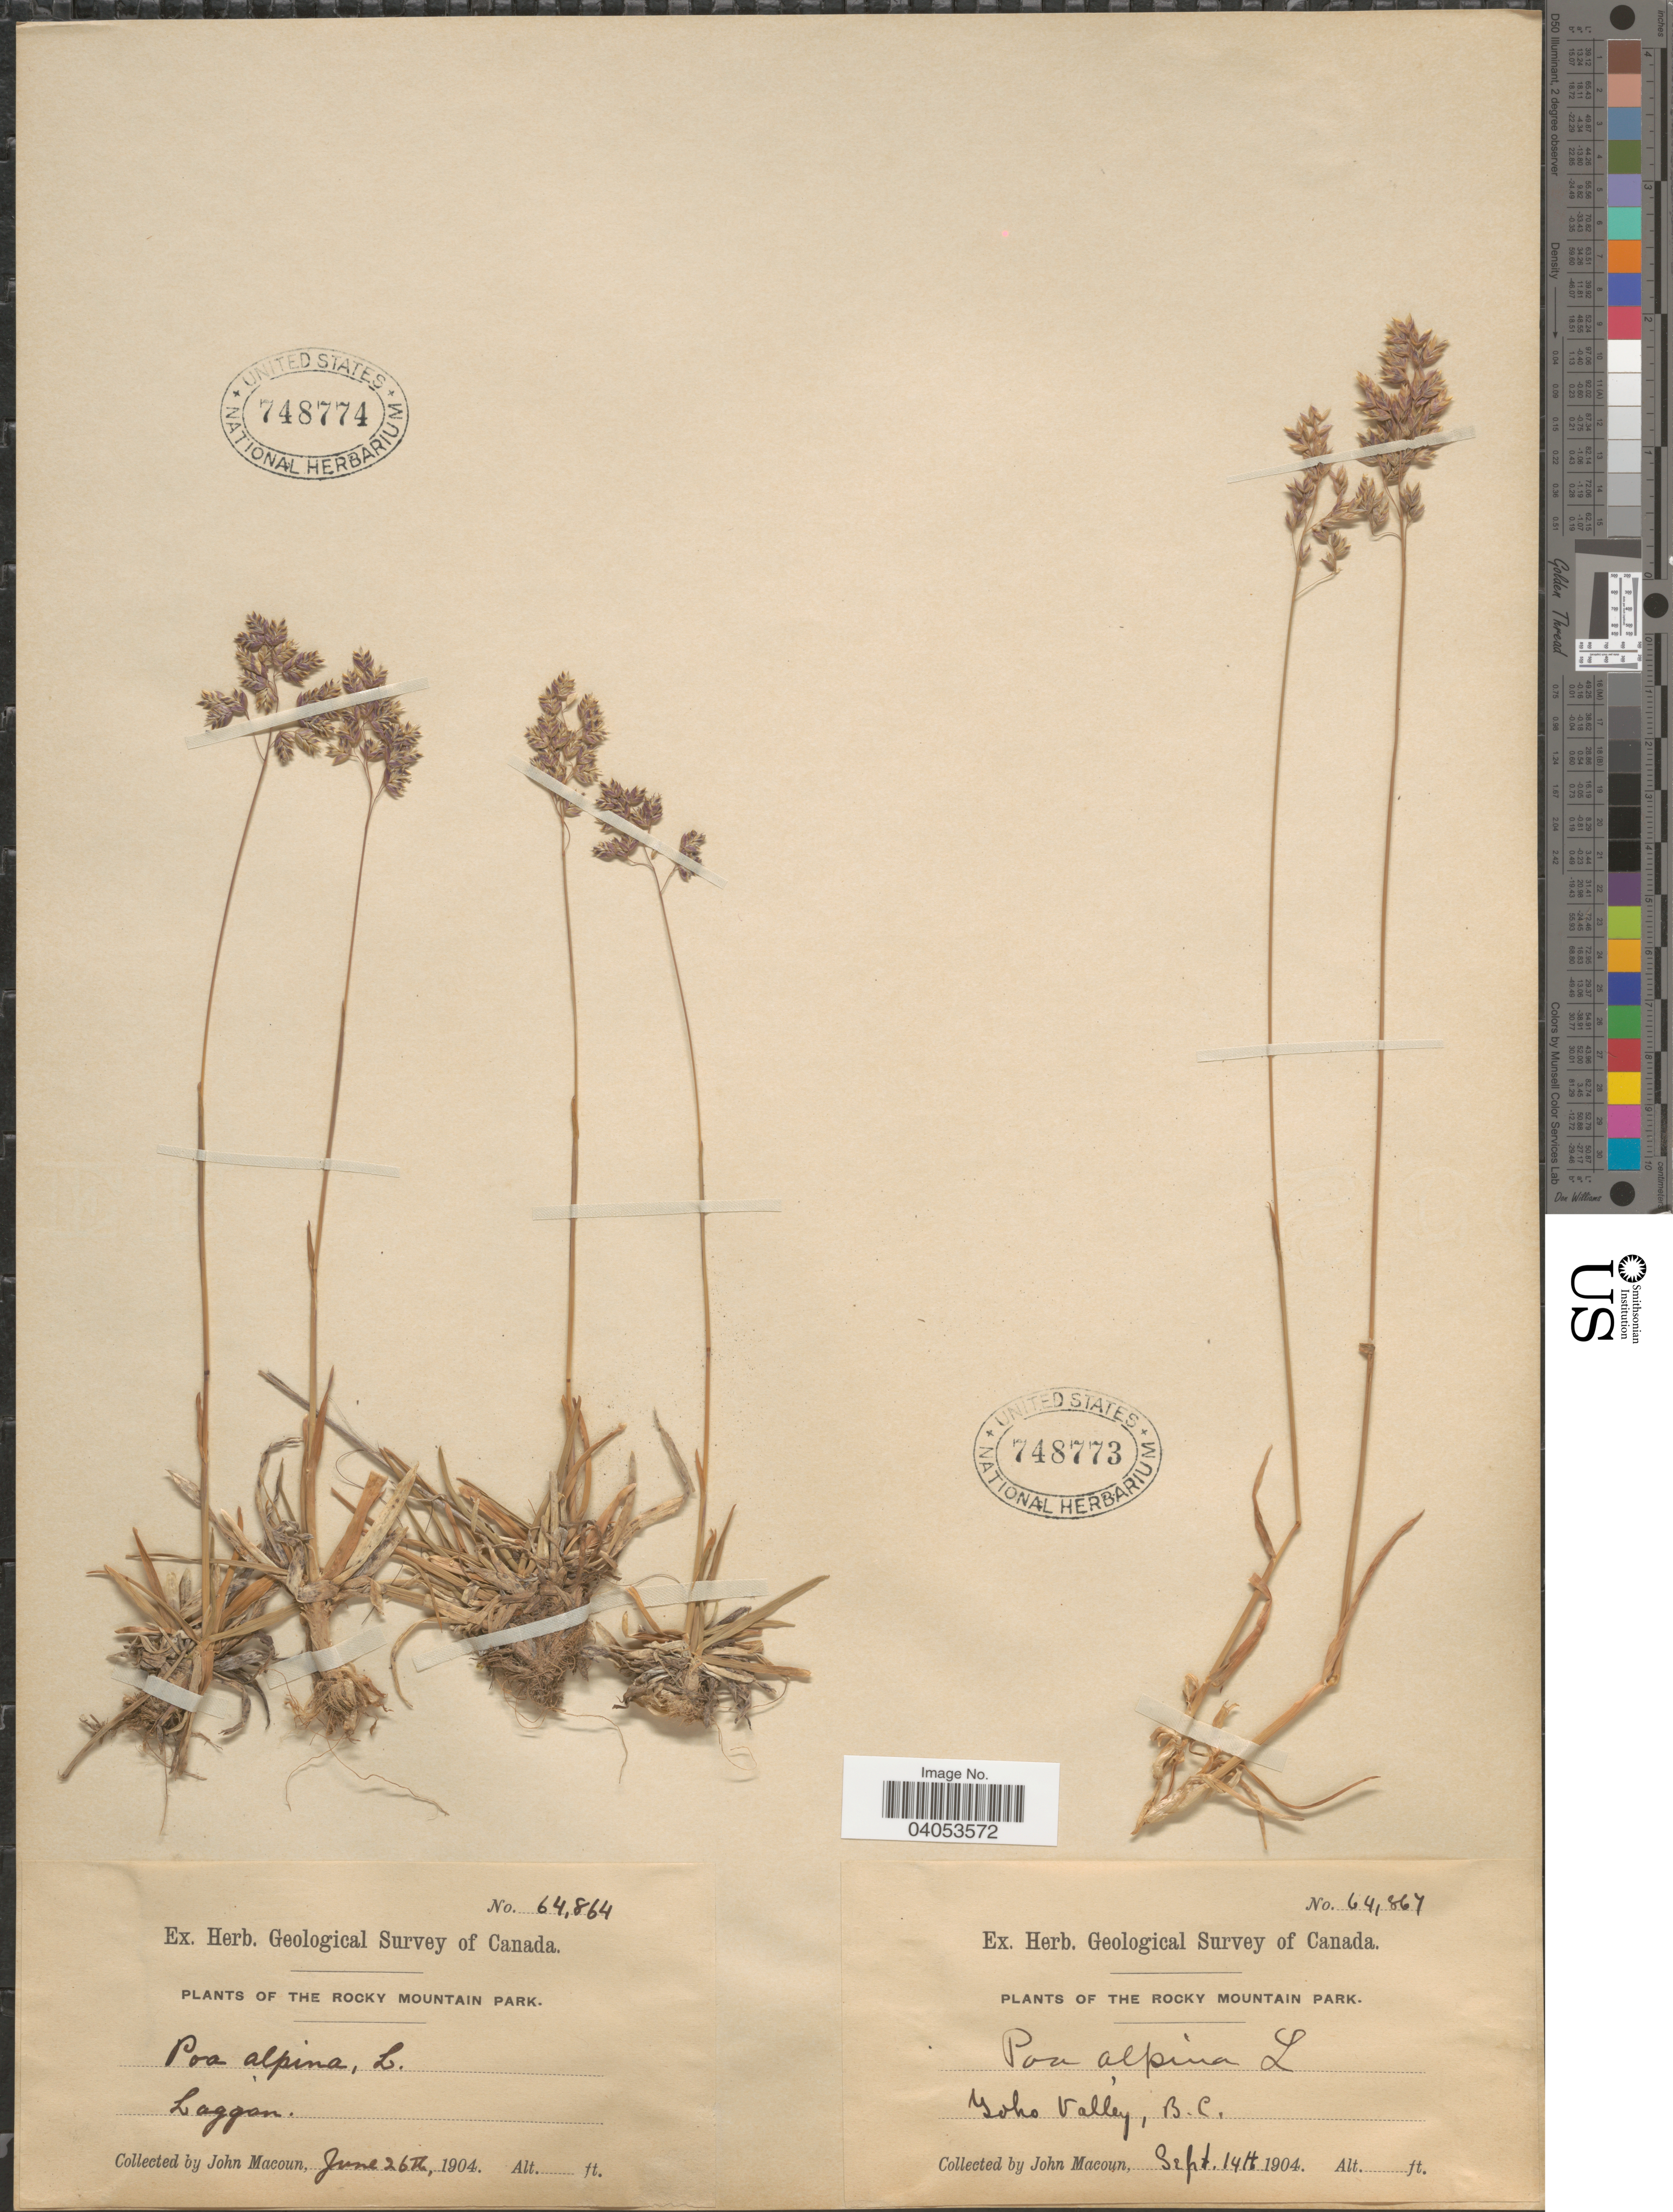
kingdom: Plantae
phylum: Tracheophyta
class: Liliopsida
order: Poales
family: Poaceae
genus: Poa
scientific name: Poa alpina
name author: L.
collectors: J. Macoun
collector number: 64864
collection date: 1904-06-26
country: Canada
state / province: Alberta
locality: The Rocky Mountain Park. Laggan.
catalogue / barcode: US 748774